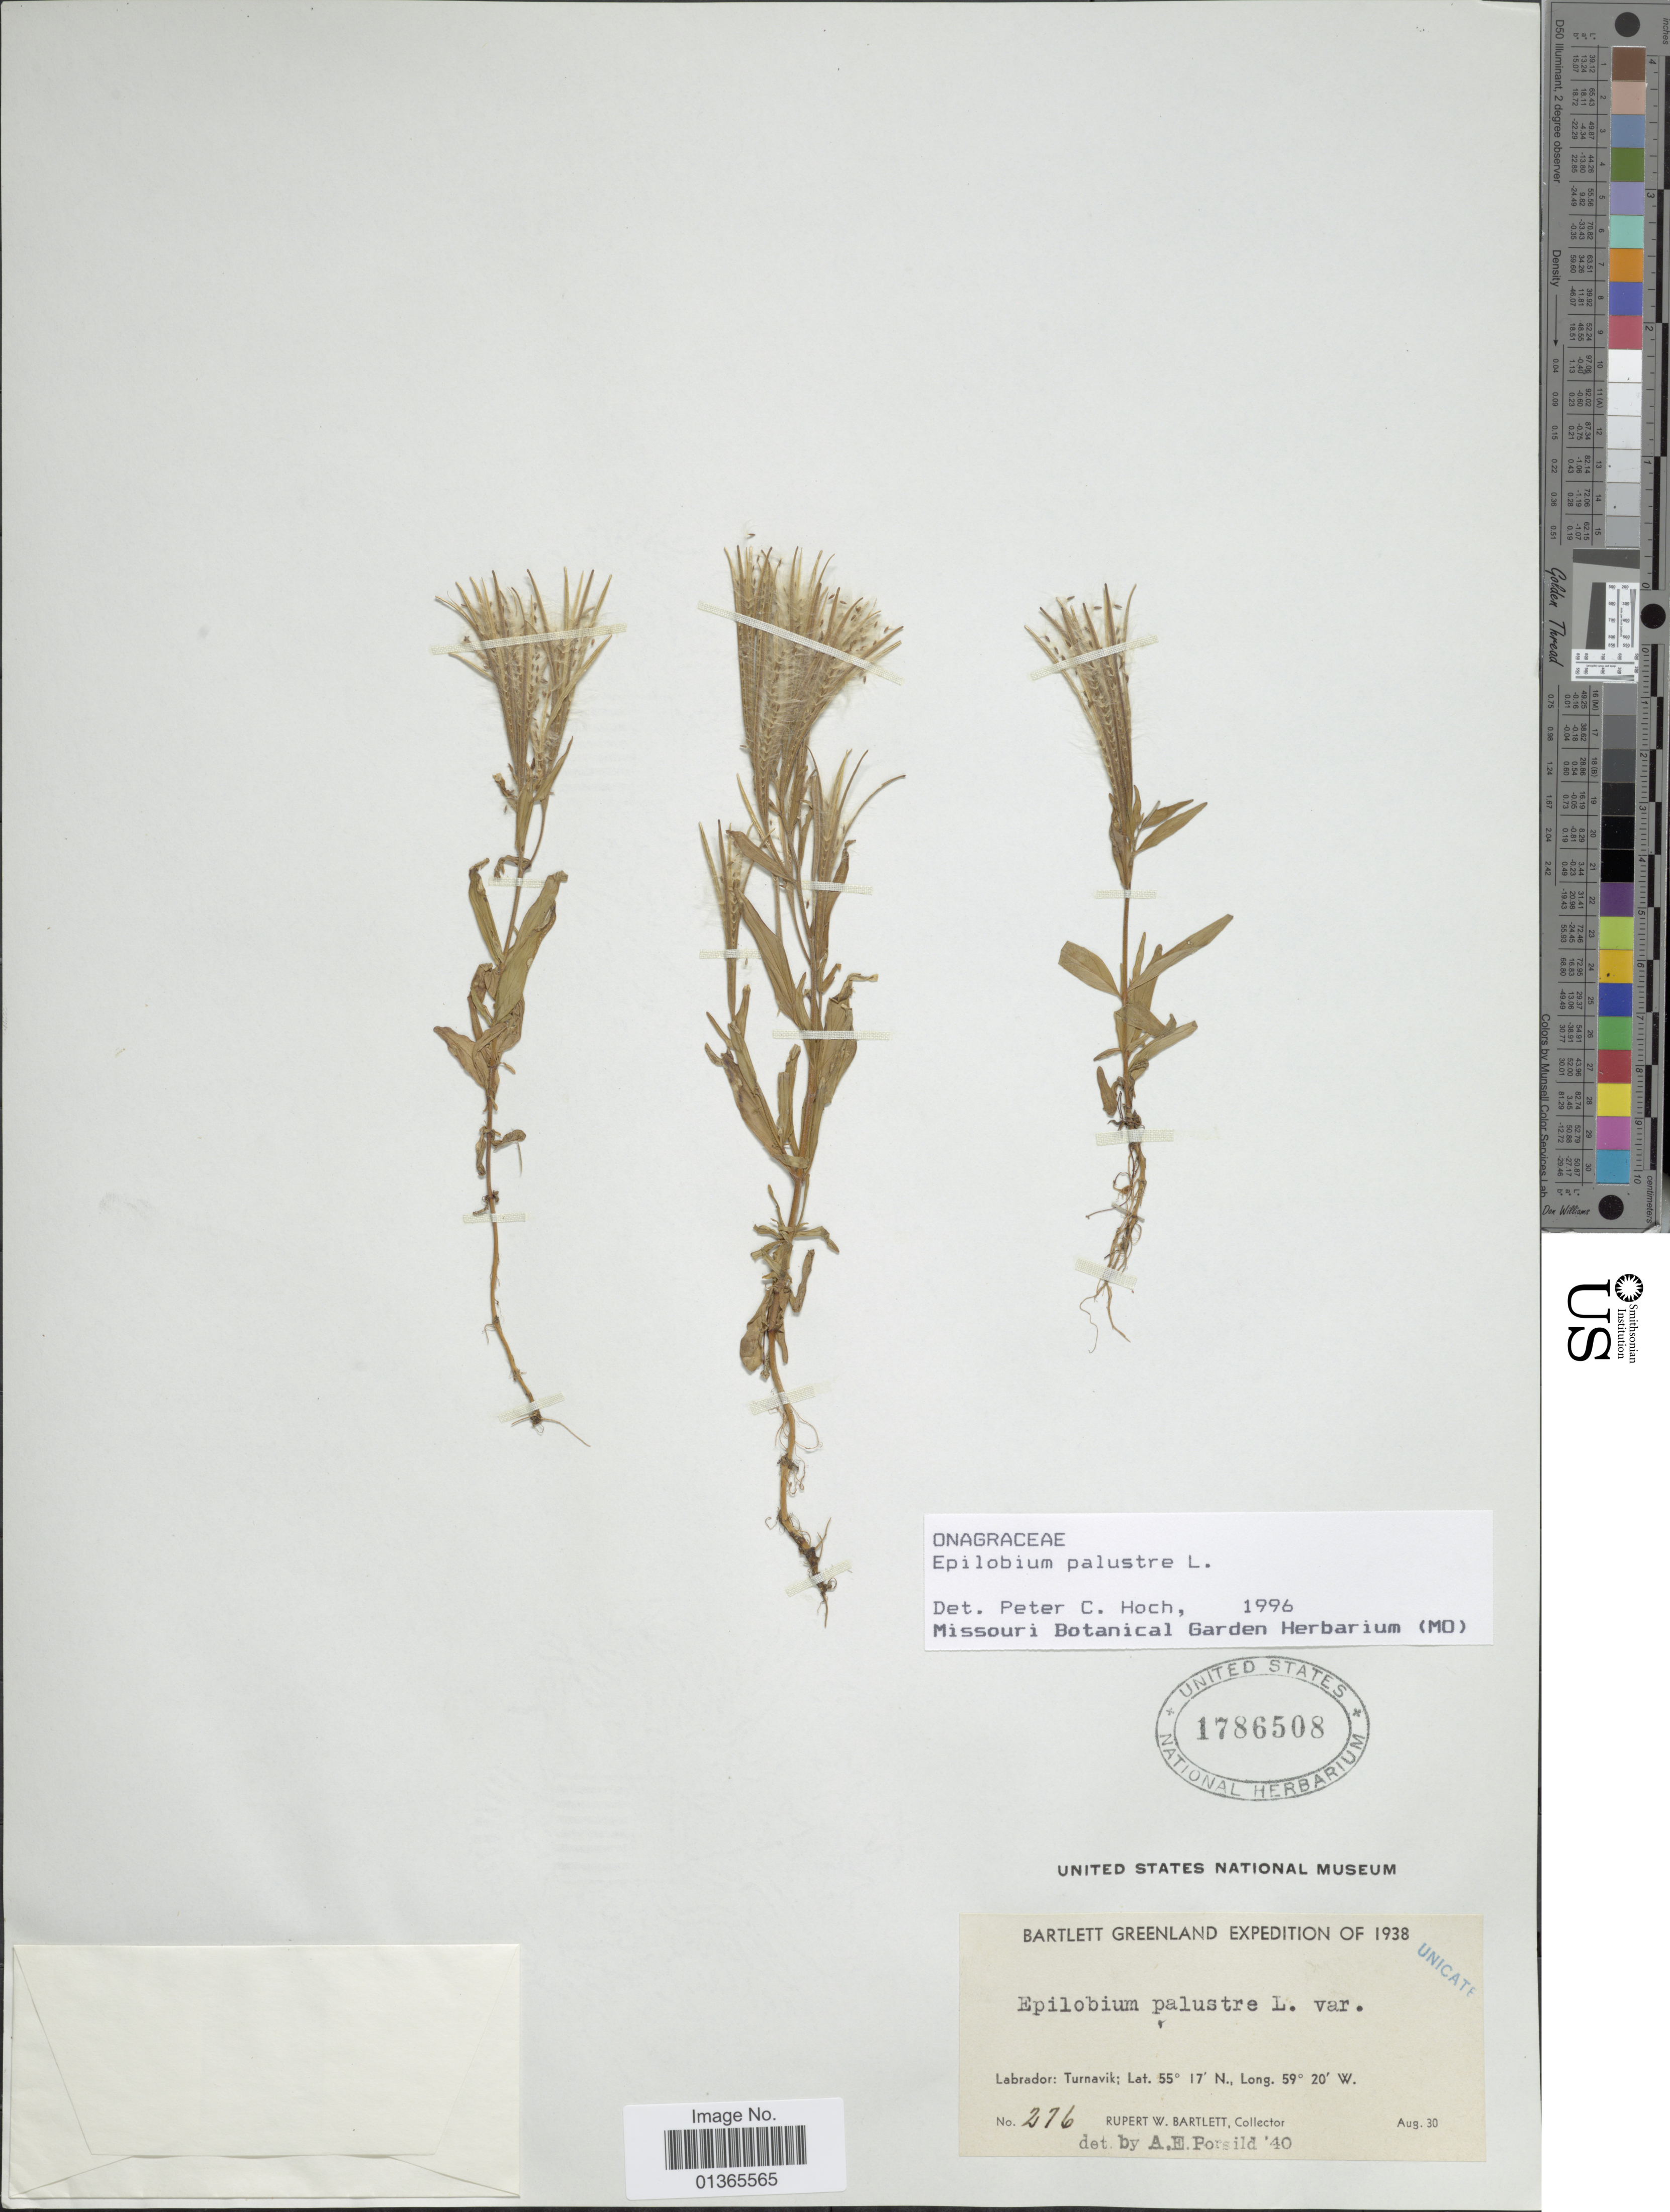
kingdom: Plantae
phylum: Tracheophyta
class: Magnoliopsida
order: Myrtales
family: Onagraceae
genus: Epilobium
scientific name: Epilobium palustre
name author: L.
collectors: R. Bartlett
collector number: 276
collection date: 1938-08-30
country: Canada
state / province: Newfoundland and Labrador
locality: Labrador: Turnavik.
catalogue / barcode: US 1786508